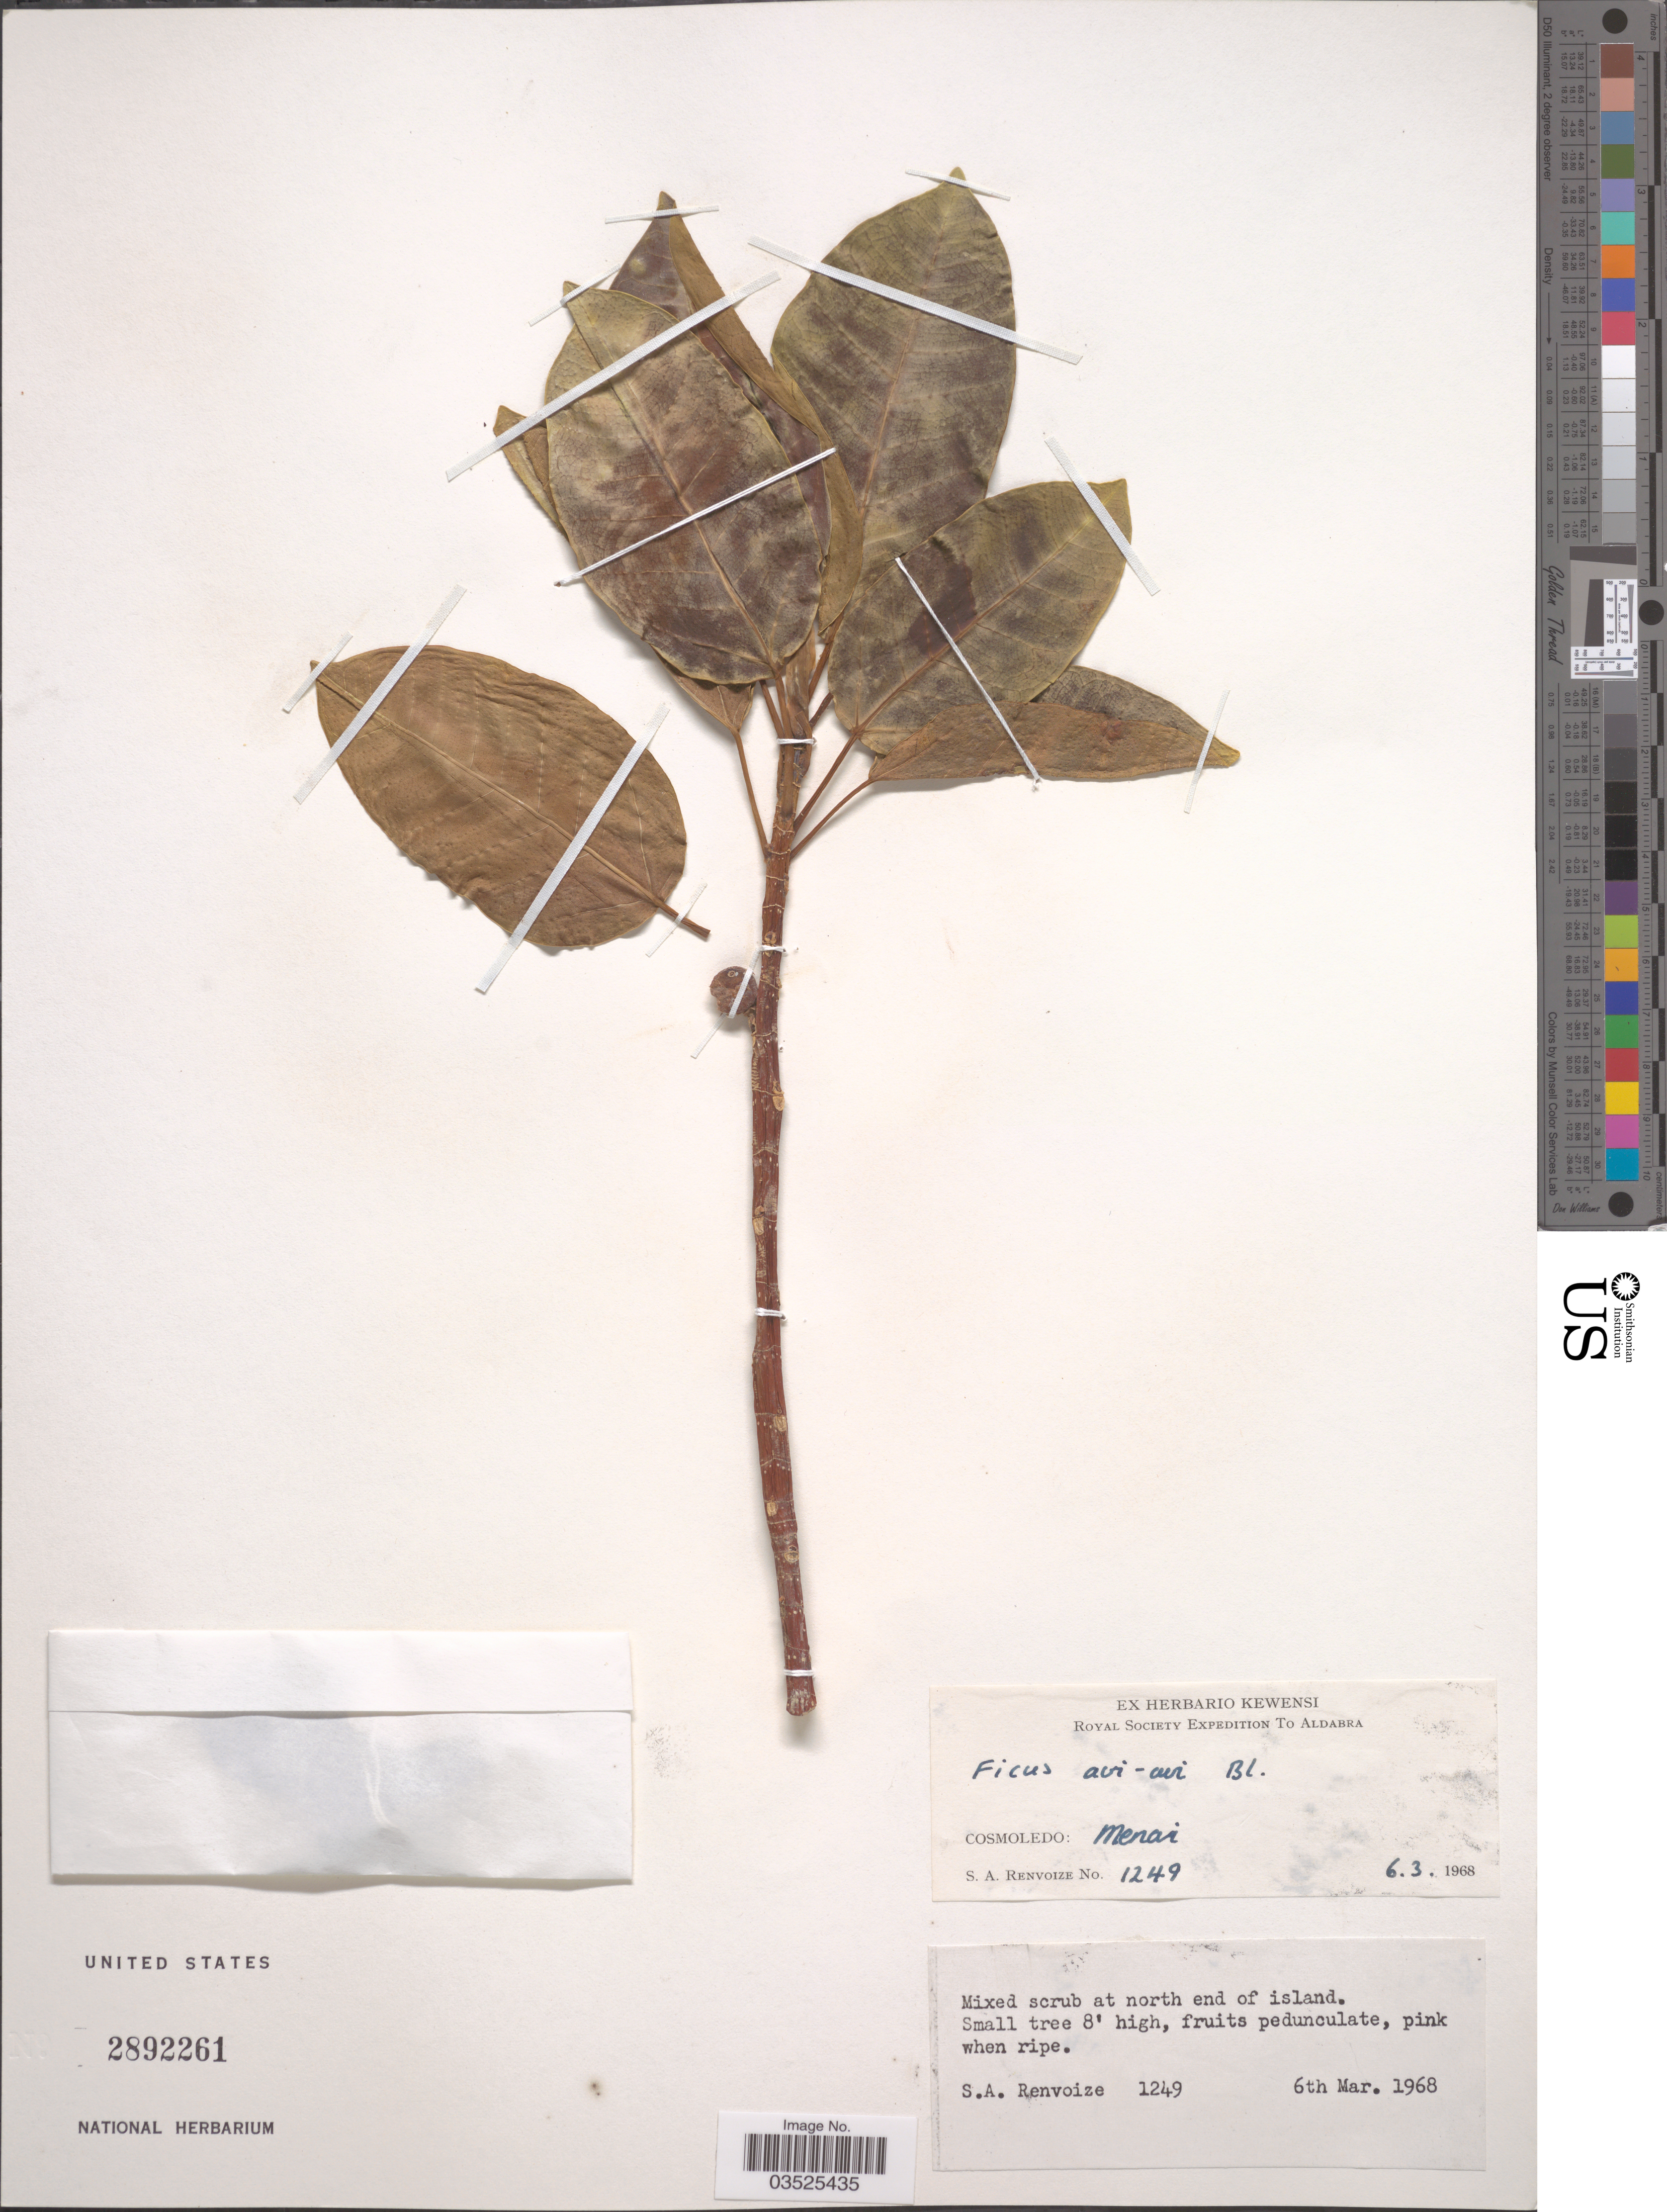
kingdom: Plantae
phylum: Tracheophyta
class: Magnoliopsida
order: Rosales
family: Moraceae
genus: Ficus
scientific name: Ficus avi-avi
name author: Blume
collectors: S. A. Renvoize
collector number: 1249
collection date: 1968-03-06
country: Seychelles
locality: Cosmoledo: Menai.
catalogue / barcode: US 2892261